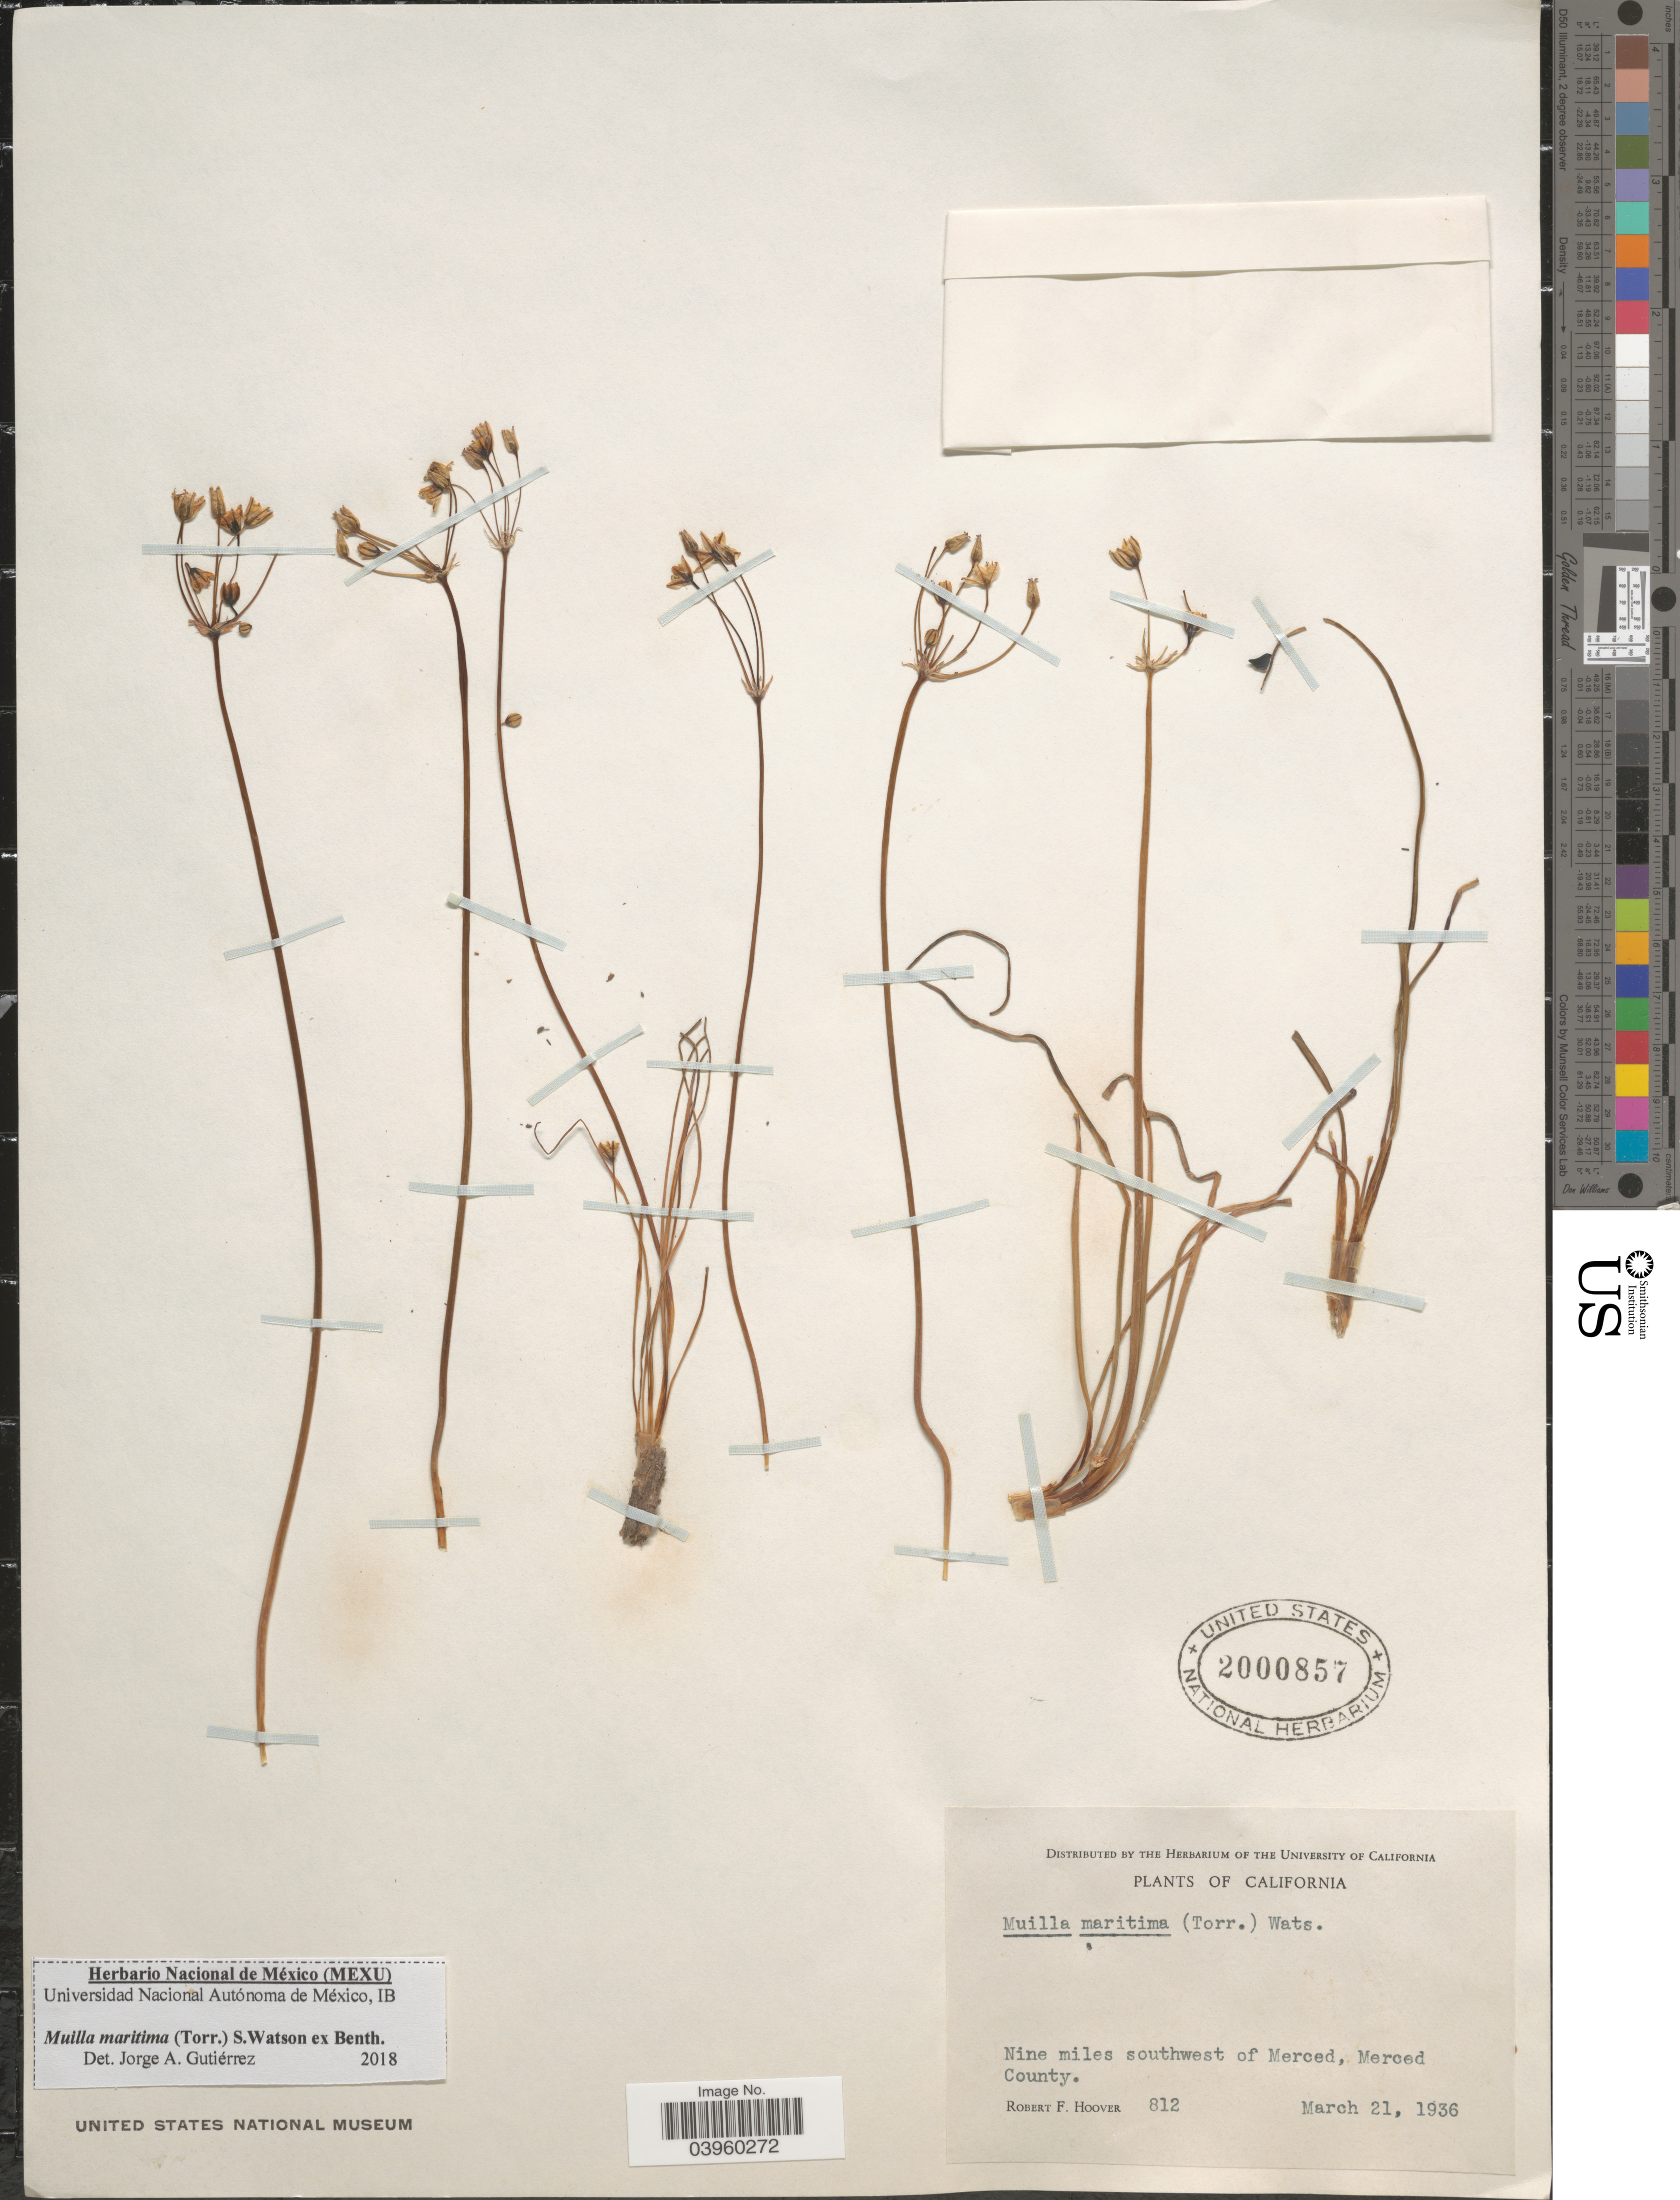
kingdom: Plantae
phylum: Tracheophyta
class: Liliopsida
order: Asparagales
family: Asparagaceae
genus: Muilla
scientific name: Muilla maritima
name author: (Torr.) S. Watson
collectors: R. F. Hoover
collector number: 812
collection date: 1936-03-21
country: United States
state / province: California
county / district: Merced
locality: Nine miles southwest of Merced, Merced County.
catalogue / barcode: US 2000857